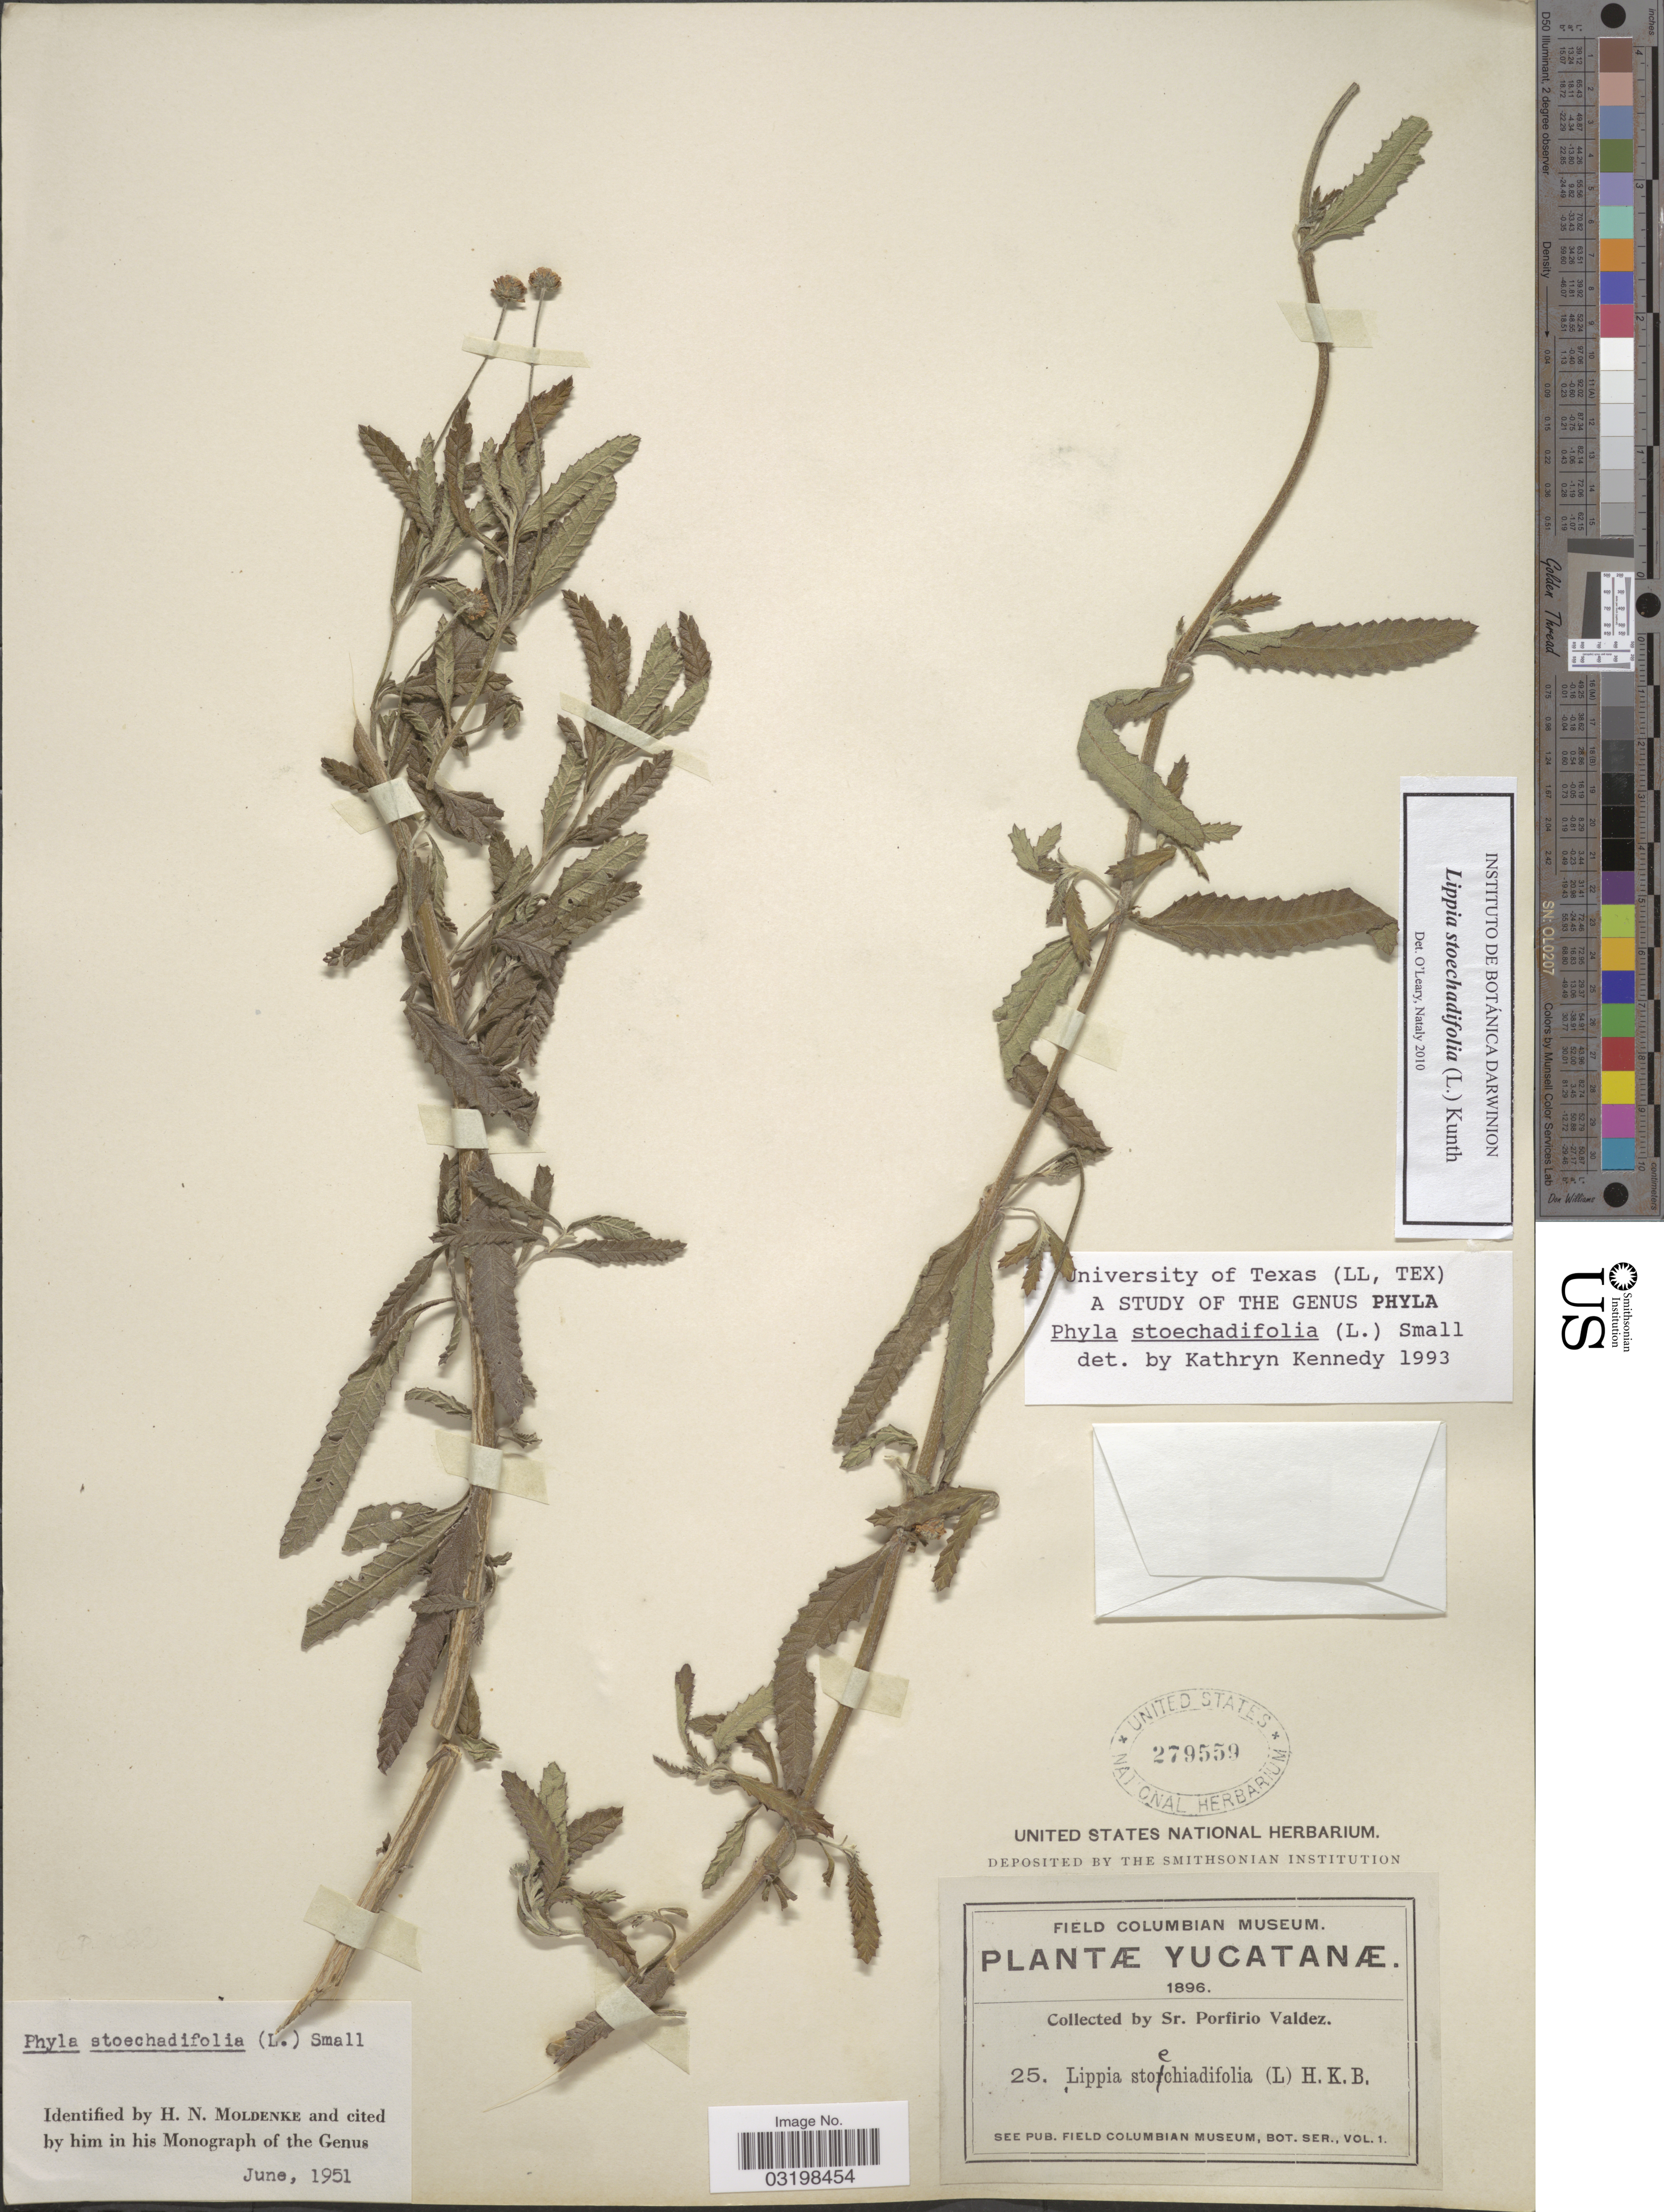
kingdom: Plantae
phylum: Tracheophyta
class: Magnoliopsida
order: Lamiales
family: Verbenaceae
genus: Lippia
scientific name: Lippia stoechadifolia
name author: (L.) Kunth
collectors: P. Valdez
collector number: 25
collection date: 1896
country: Mexico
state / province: Yucatán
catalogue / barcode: US 279559